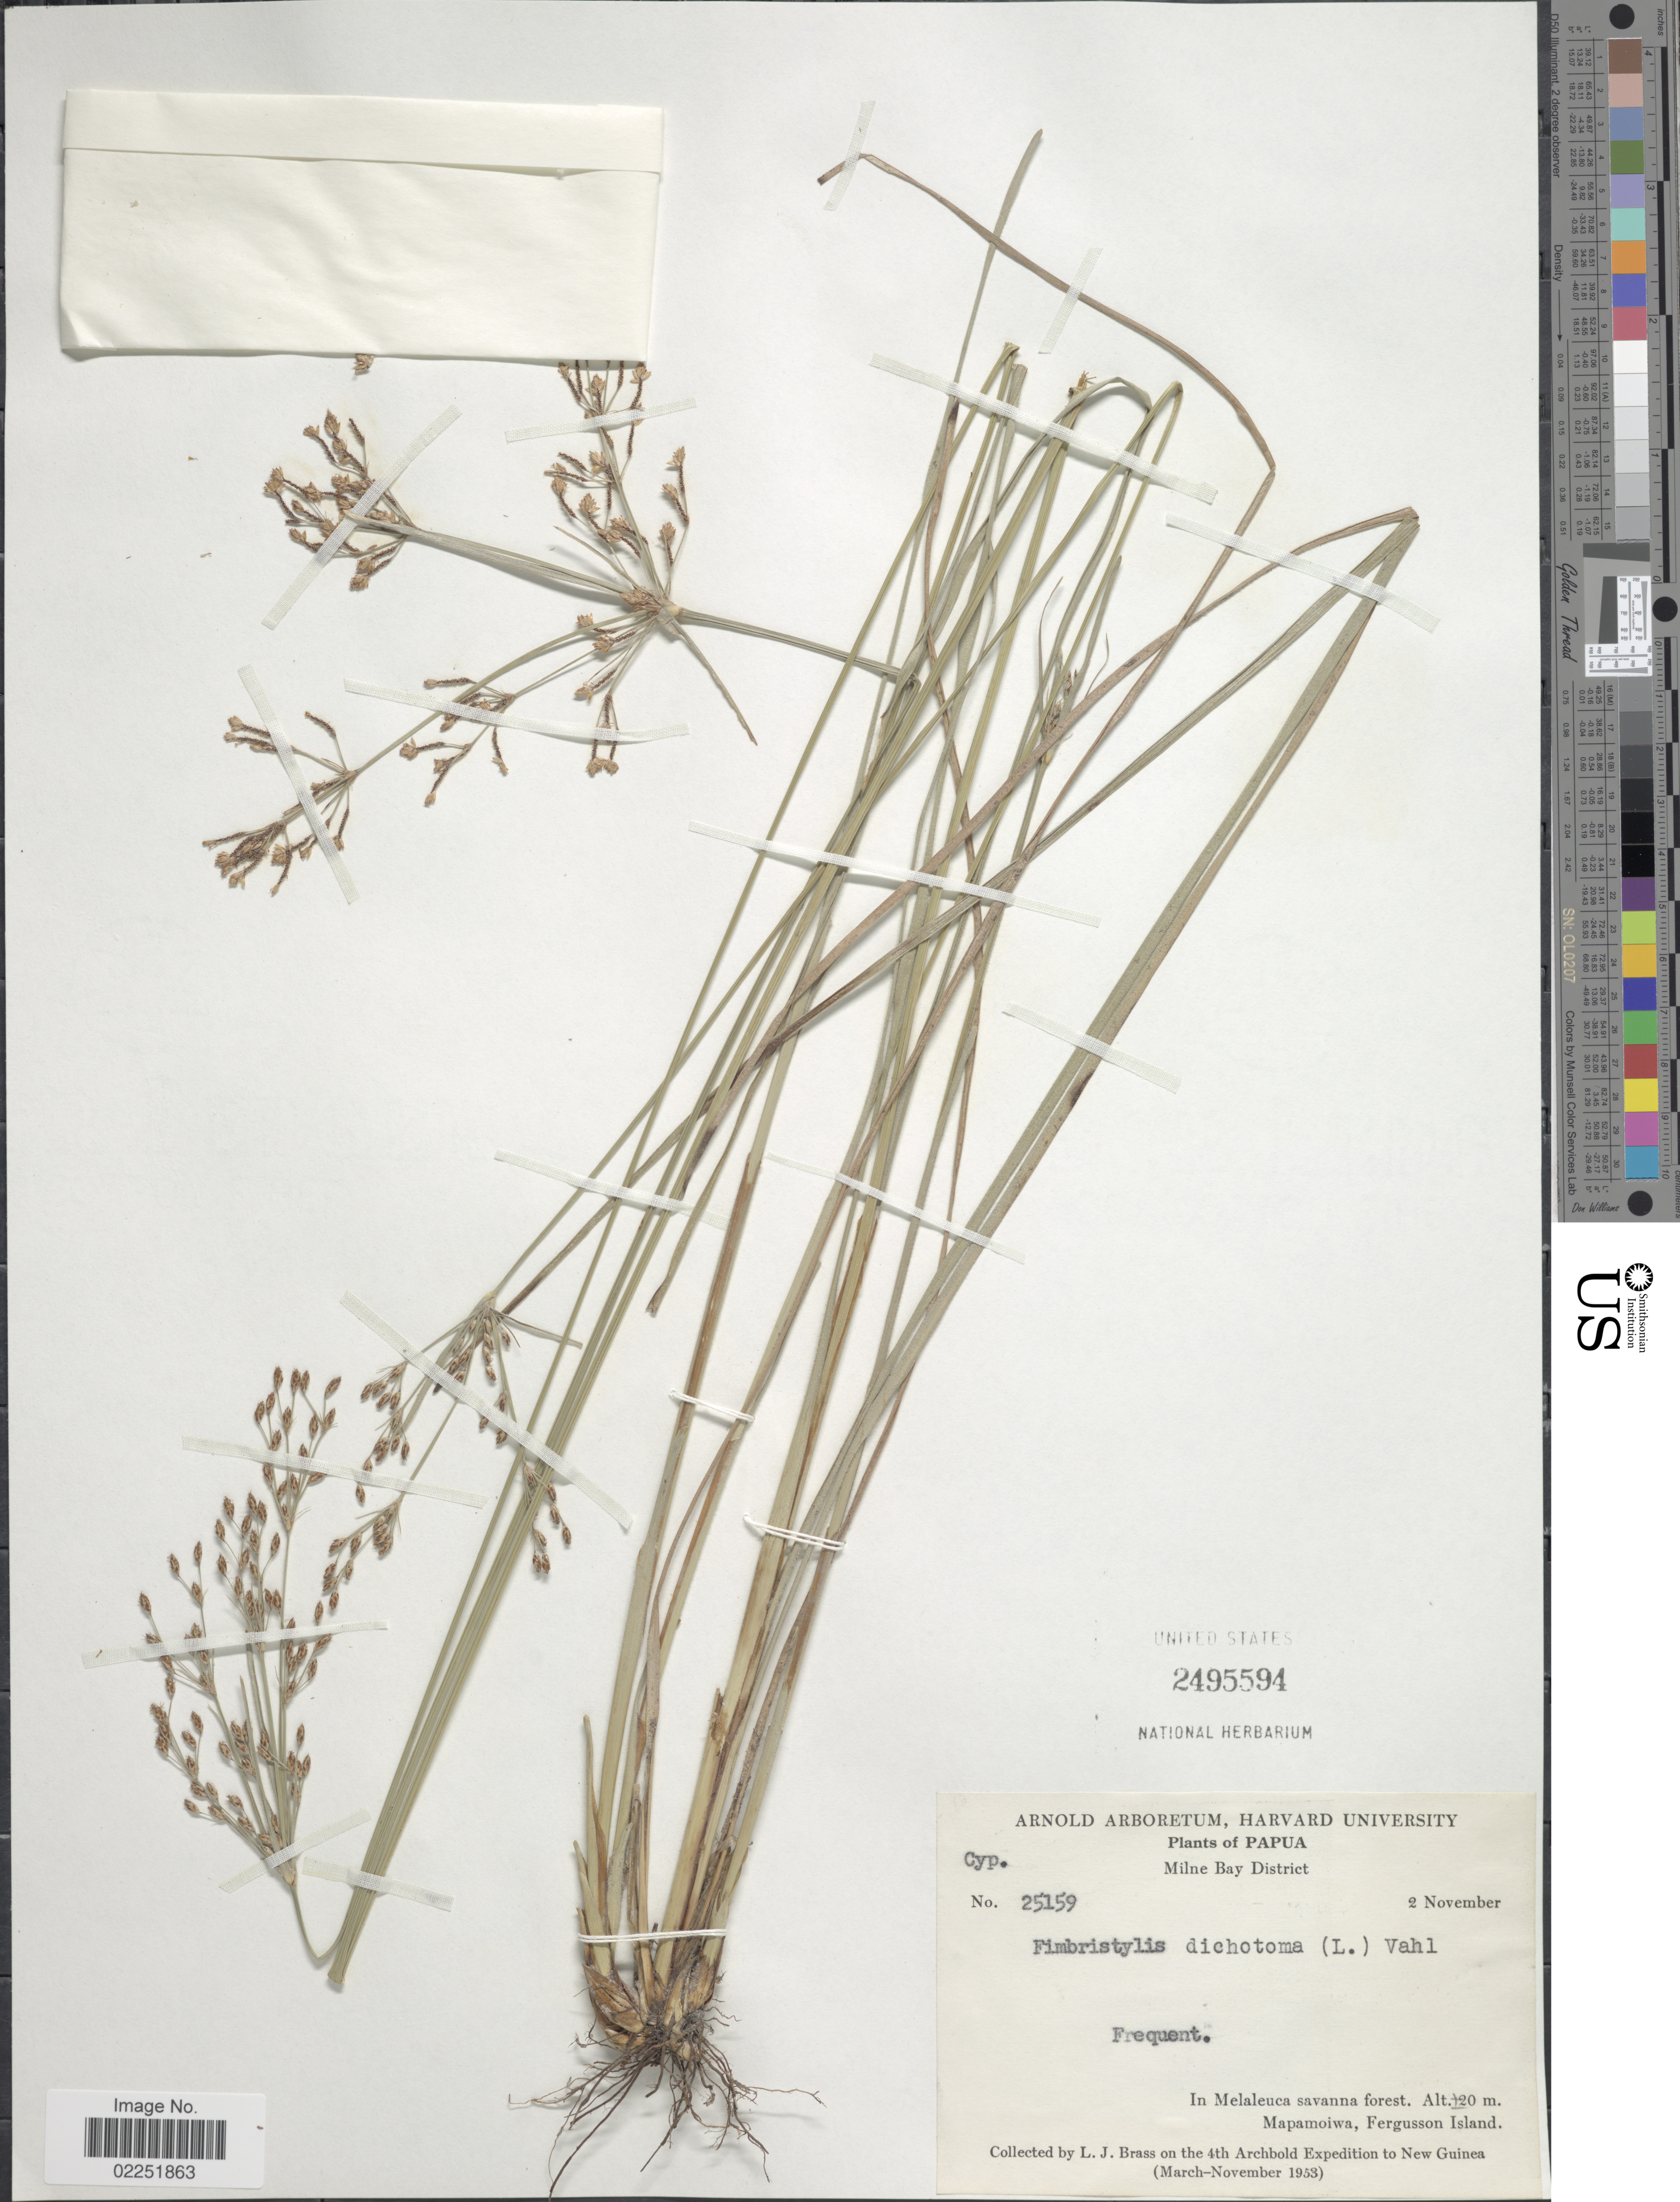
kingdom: Plantae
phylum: Tracheophyta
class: Liliopsida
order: Poales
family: Cyperaceae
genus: Fimbristylis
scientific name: Fimbristylis dichotoma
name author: (L.) Vahl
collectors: L. J. Brass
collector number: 25159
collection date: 1953-11-02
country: Papua New Guinea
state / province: Milne Bay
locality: Papua. Milne Bay District. In Melaleuca savanna forest. Mapamoiwa, Fergusson Island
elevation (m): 20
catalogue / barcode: US 2495594